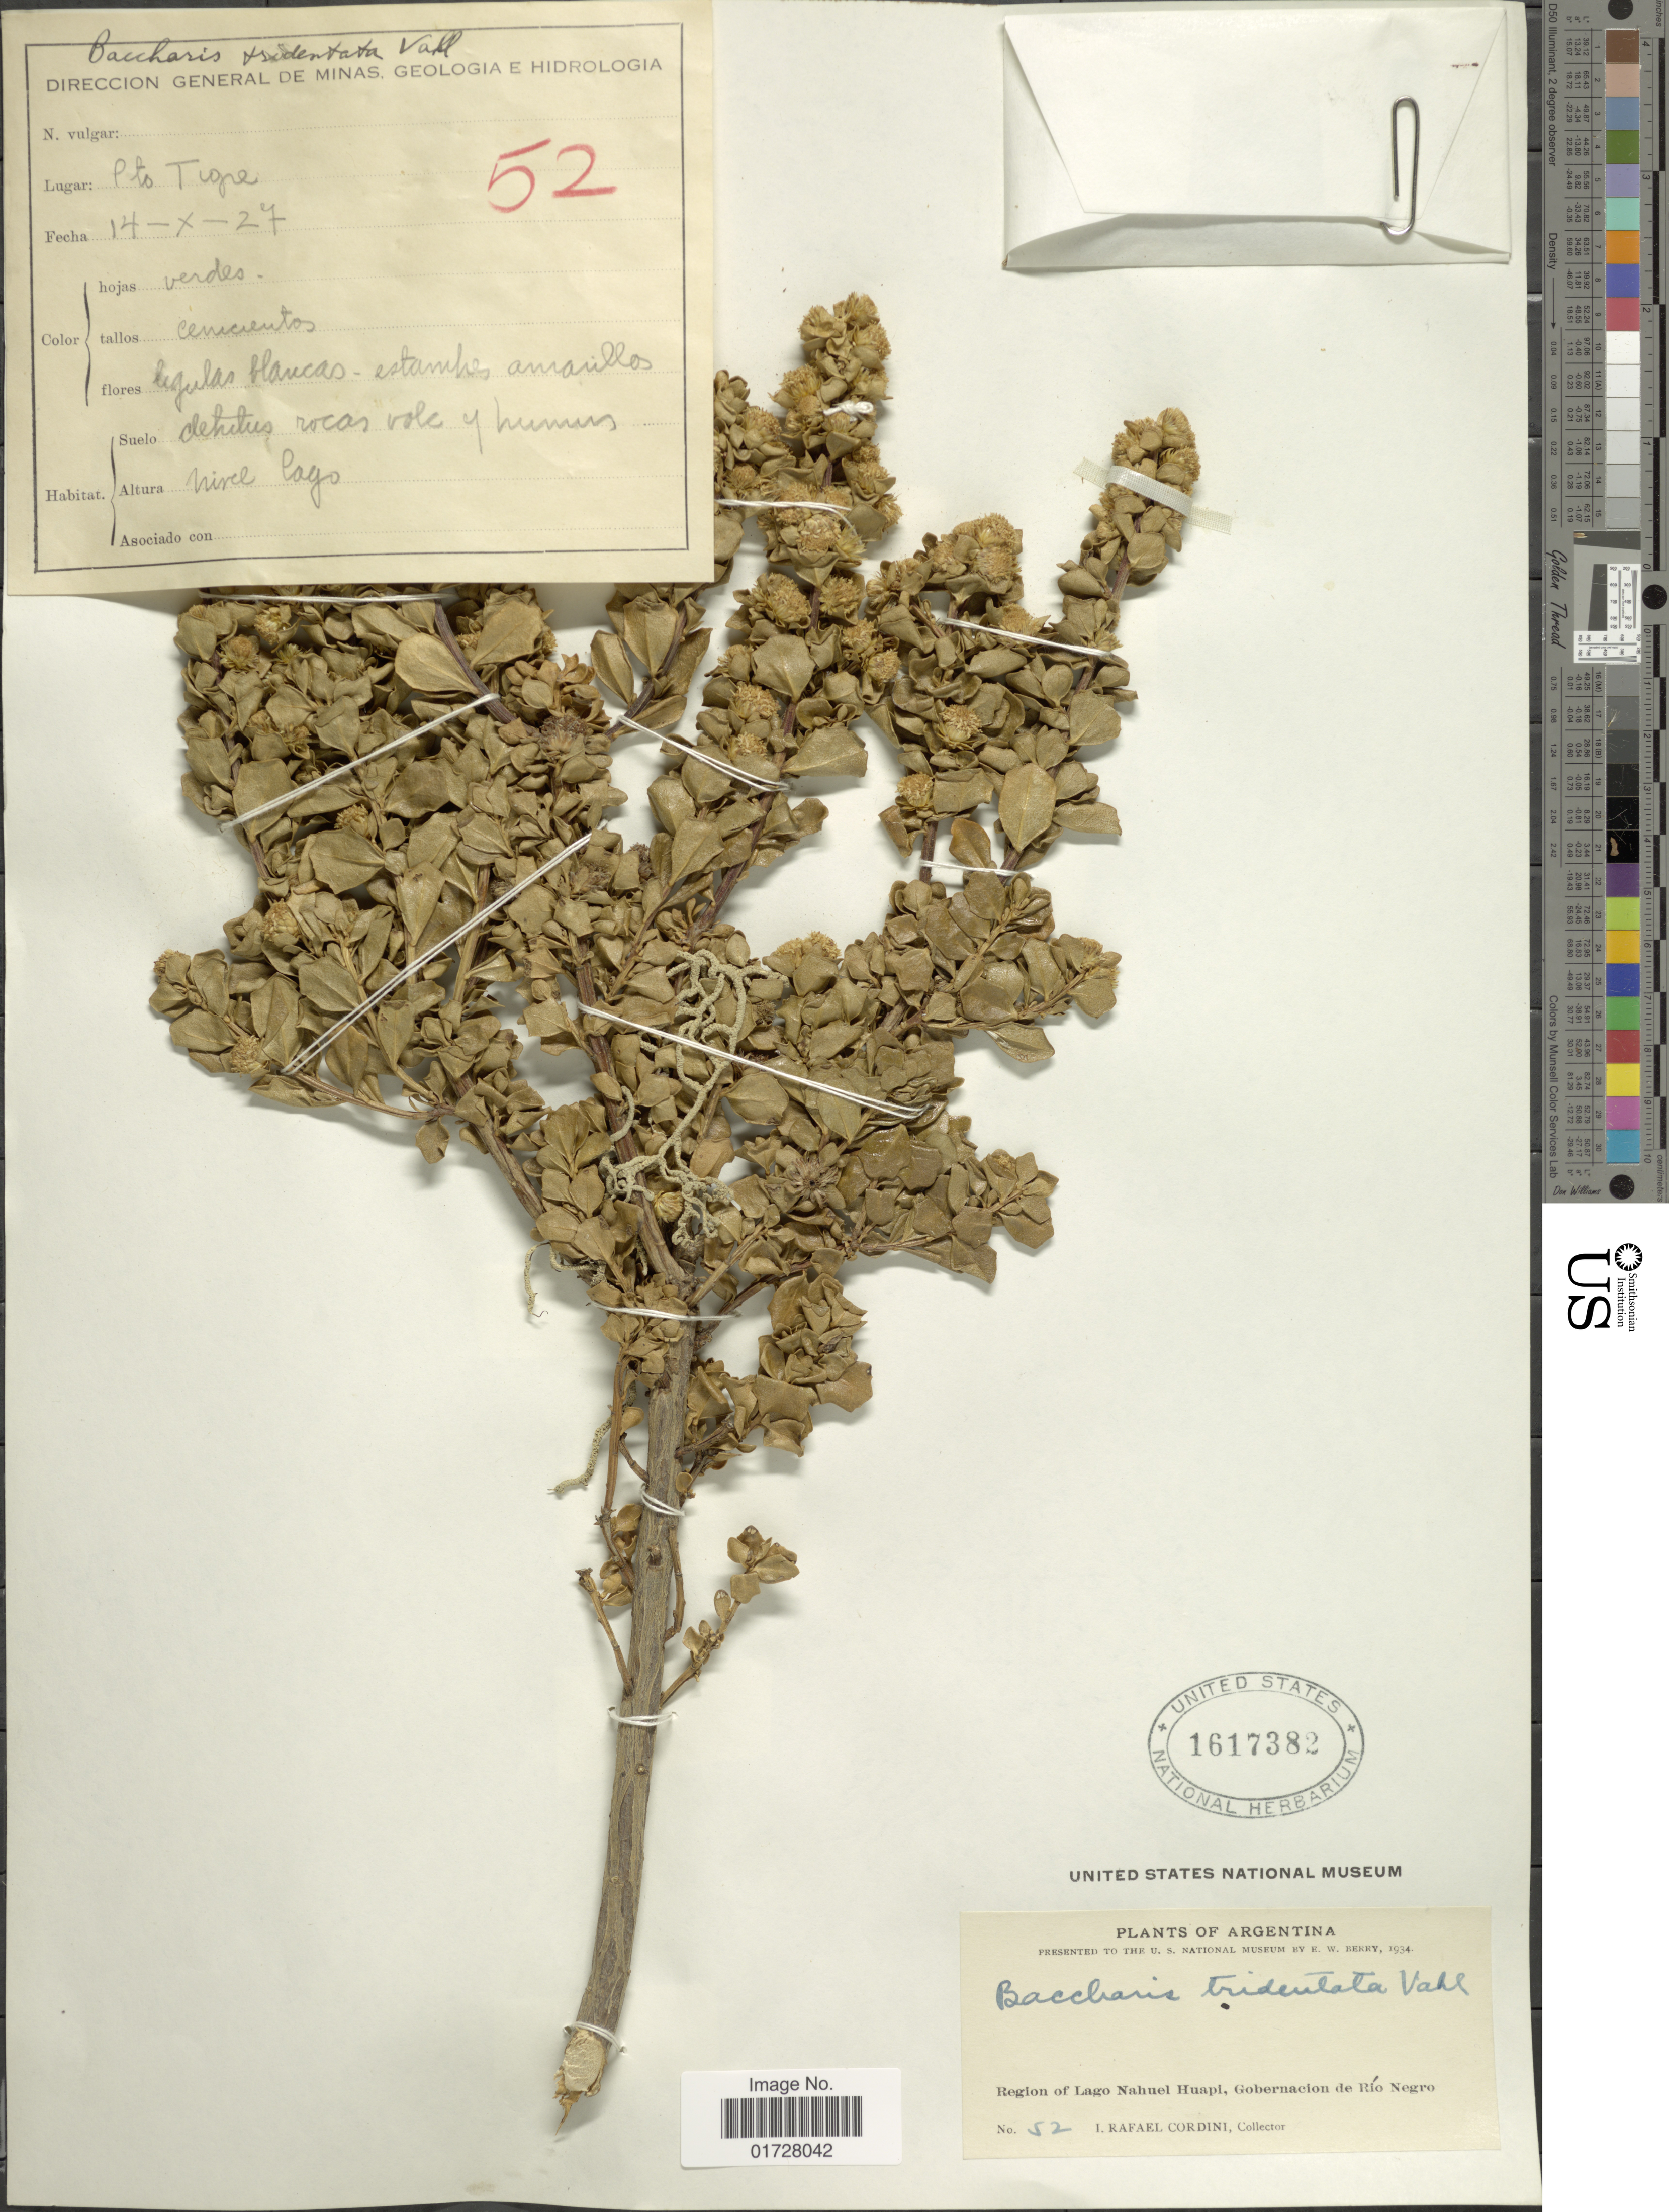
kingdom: Plantae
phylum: Tracheophyta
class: Magnoliopsida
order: Asterales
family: Asteraceae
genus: Baccharis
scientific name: Baccharis sp.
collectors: I. Cordini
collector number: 52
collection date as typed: Transcribed d/m/y: 14/10/27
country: Argentina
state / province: Rio Negro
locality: Region of Lago Nahuel Huapi, Pto Tigre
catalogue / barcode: US 1617382